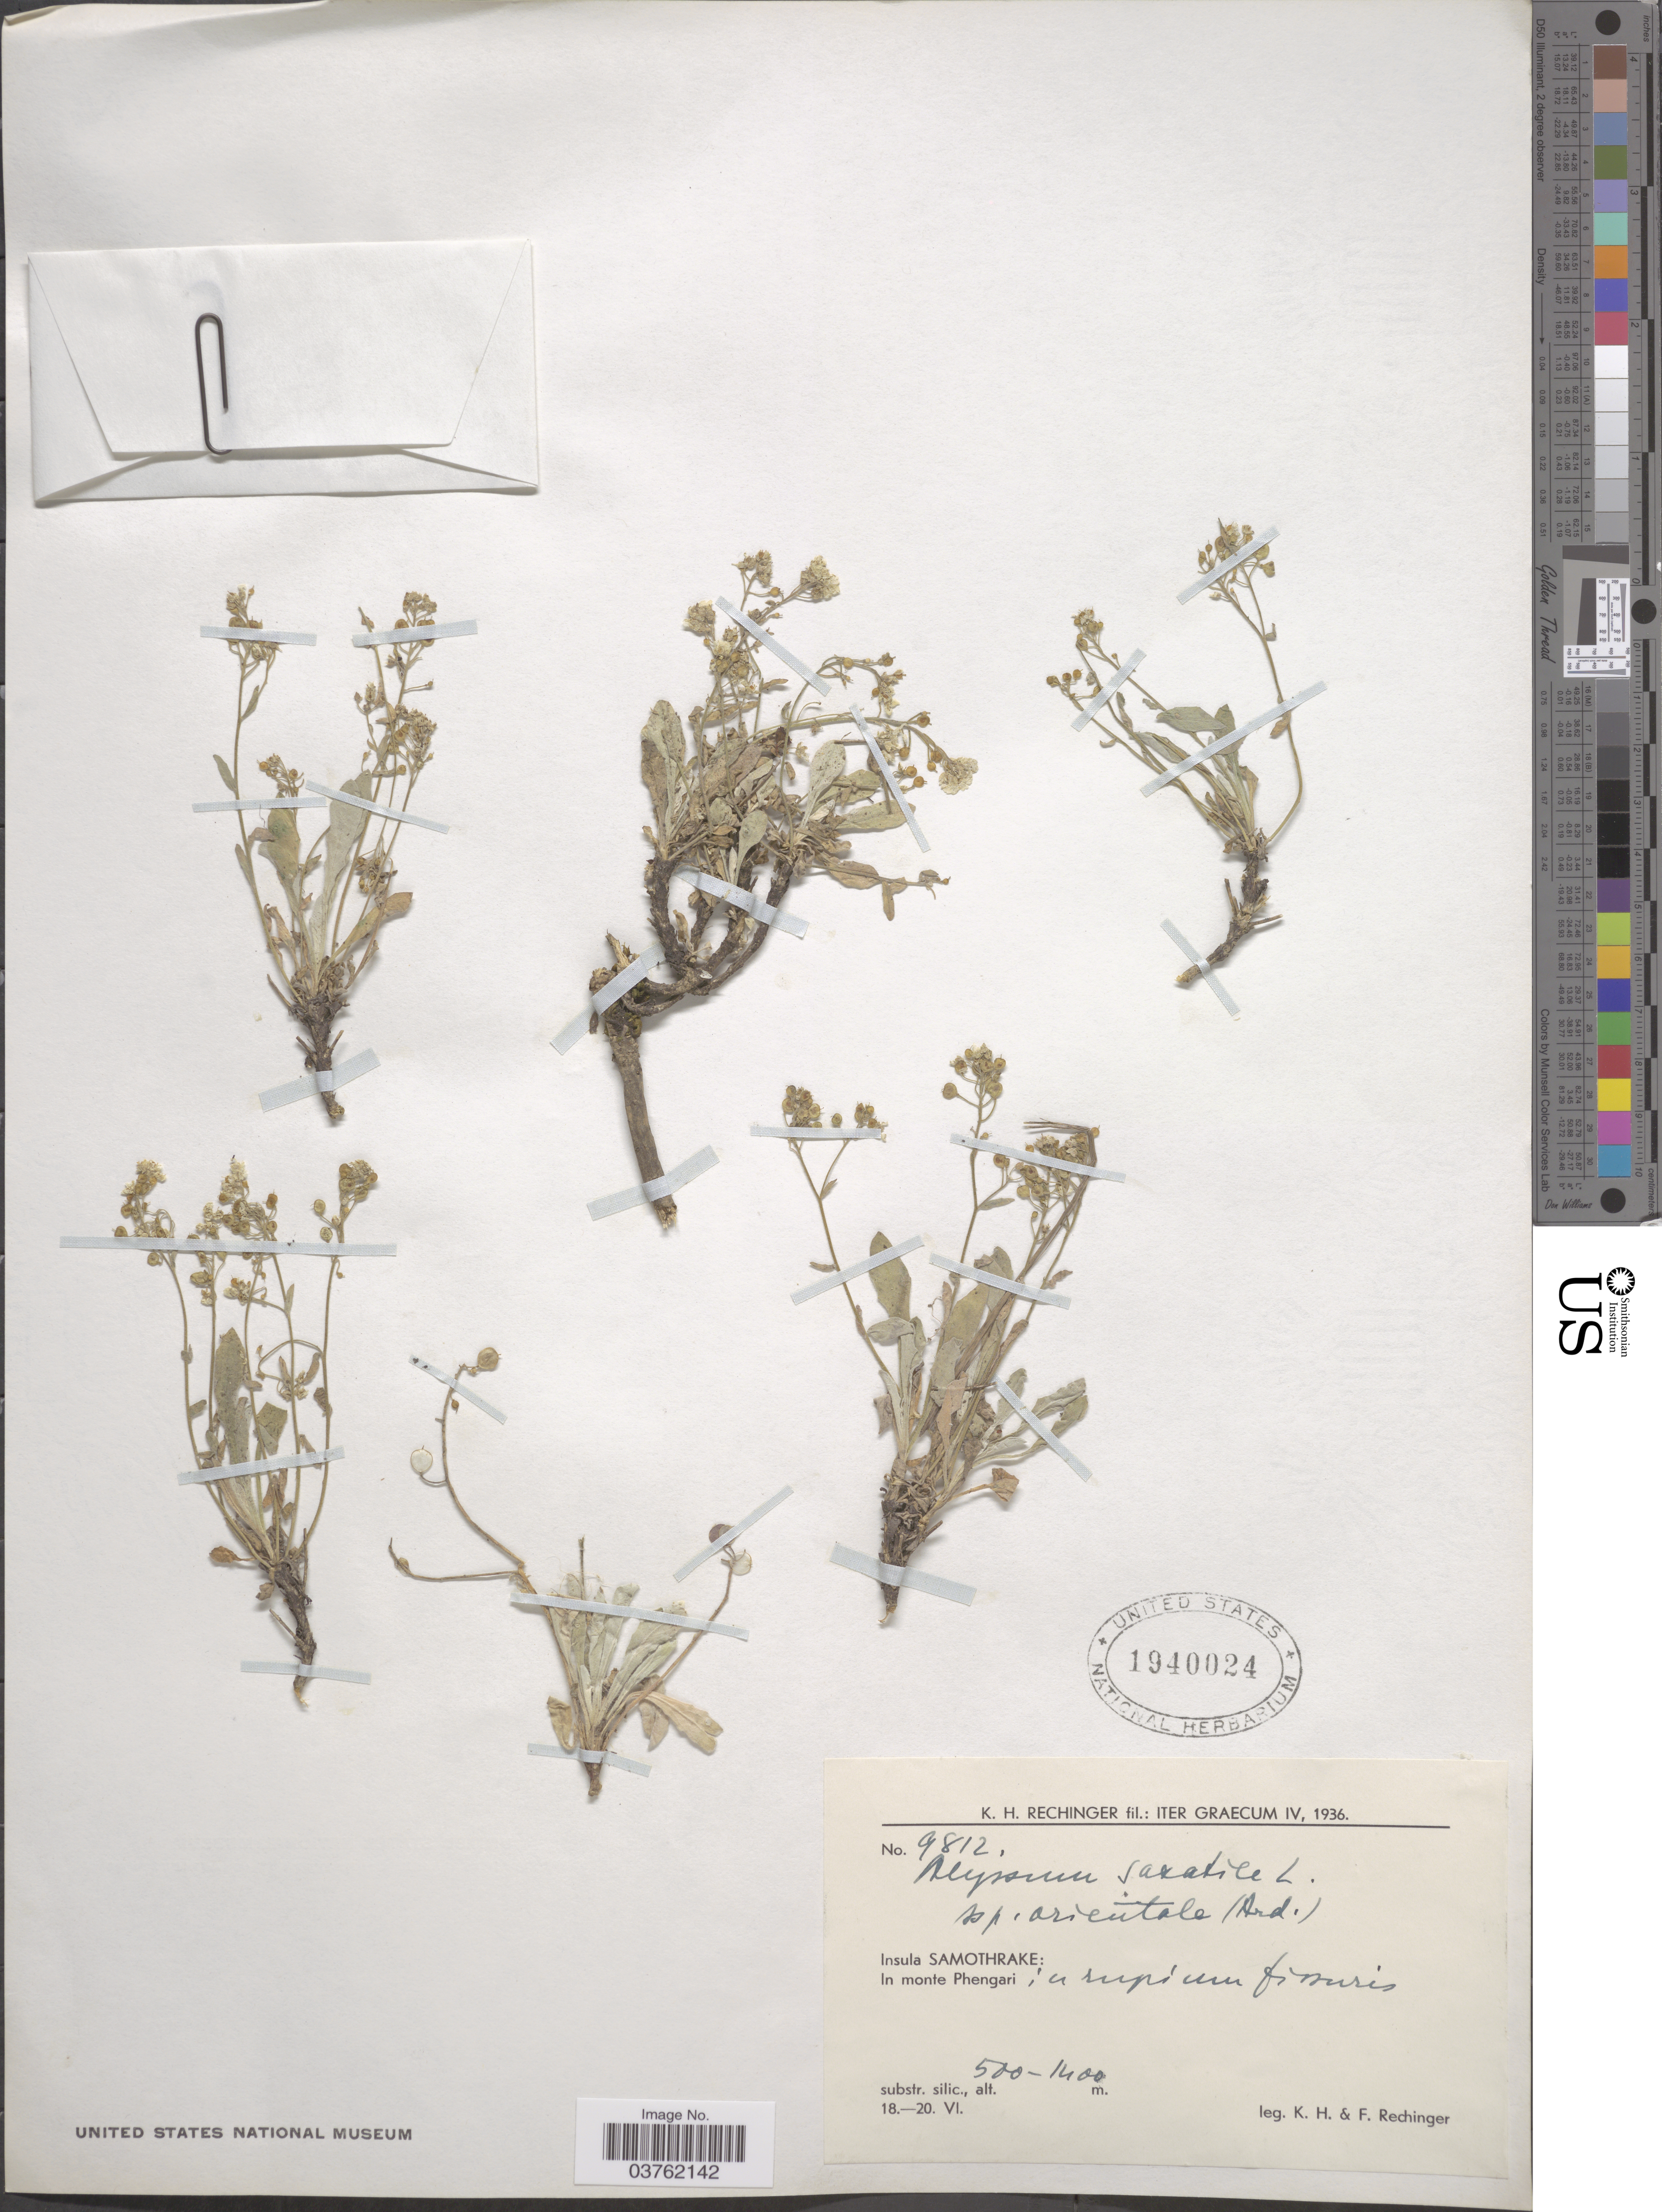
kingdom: Plantae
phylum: Tracheophyta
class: Magnoliopsida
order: Brassicales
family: Brassicaceae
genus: Alyssum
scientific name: Alyssum saxatile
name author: L.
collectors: K. H. Rechinger & F. Rechinger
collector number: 9812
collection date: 1936-06-18/1936-06-20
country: Greece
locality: Insula Samothrake: In monte Phengari.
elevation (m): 500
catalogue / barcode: US 1940024